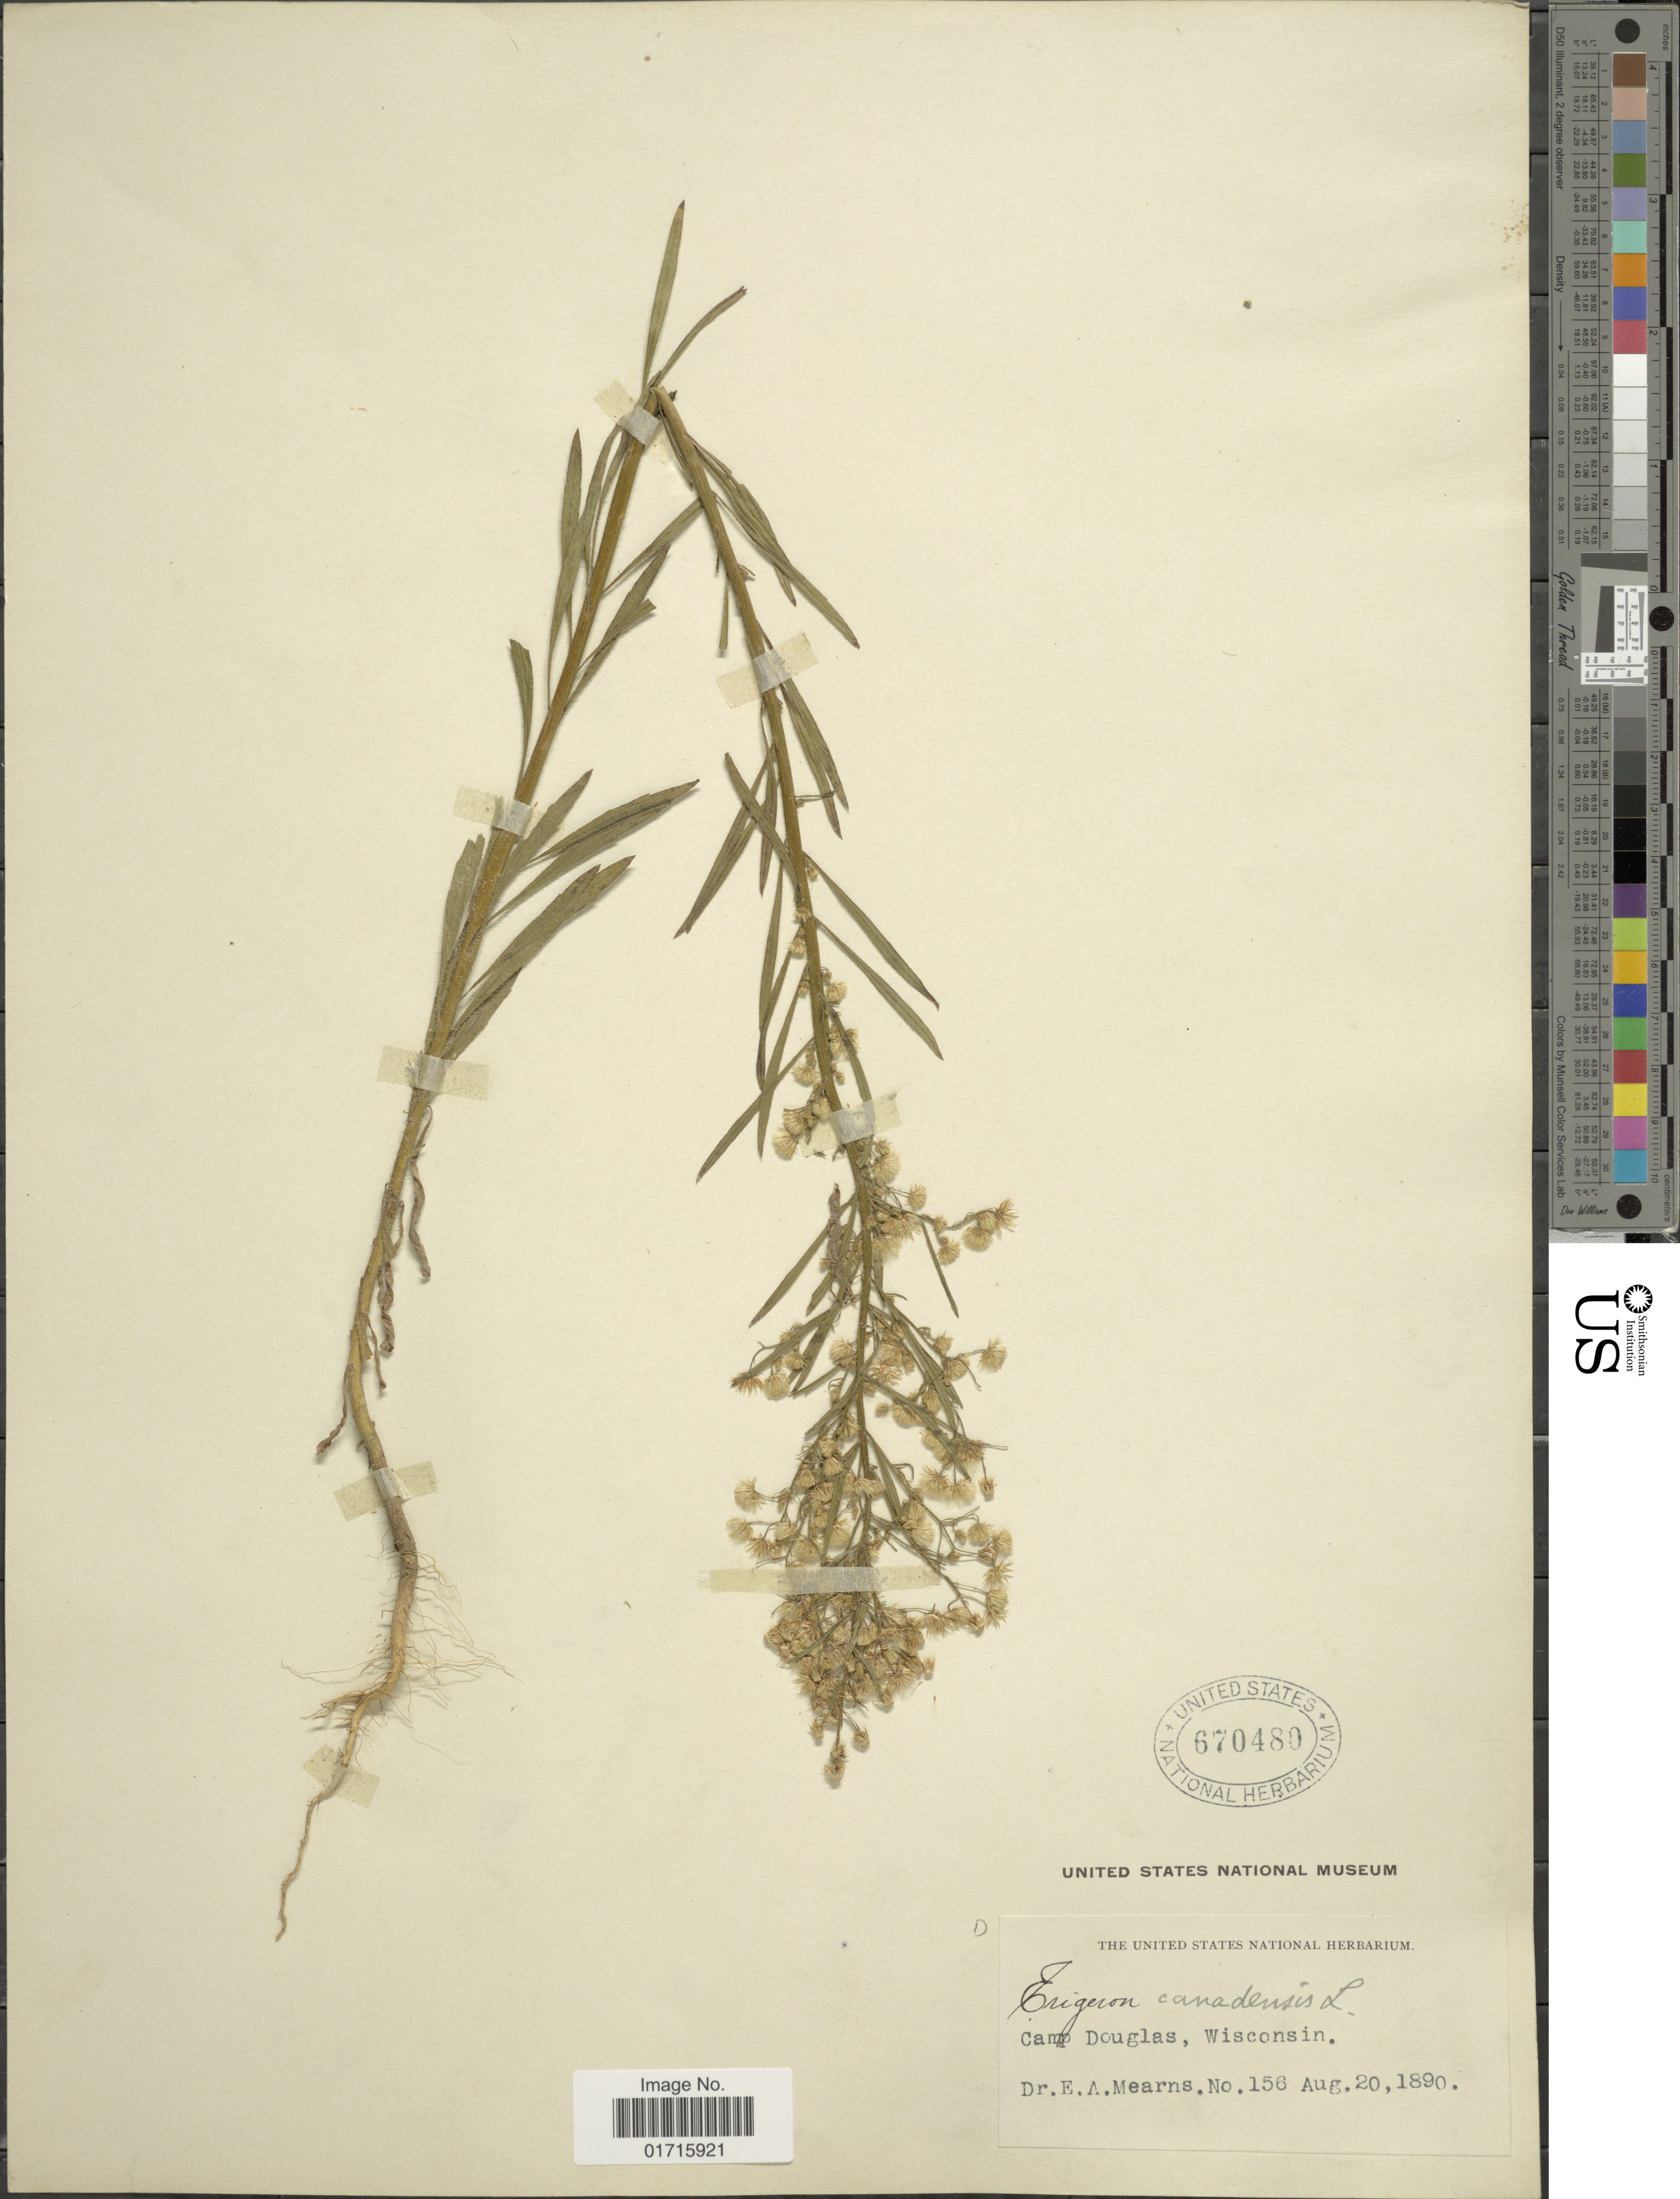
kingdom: Plantae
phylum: Tracheophyta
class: Magnoliopsida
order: Asterales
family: Asteraceae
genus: Conyza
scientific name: Conyza canadensis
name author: (L.) Cronq.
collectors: E. A. Mearns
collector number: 156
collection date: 1890-08-20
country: United States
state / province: Wisconsin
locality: Camp Douglas, Wisconsin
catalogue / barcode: US 670480